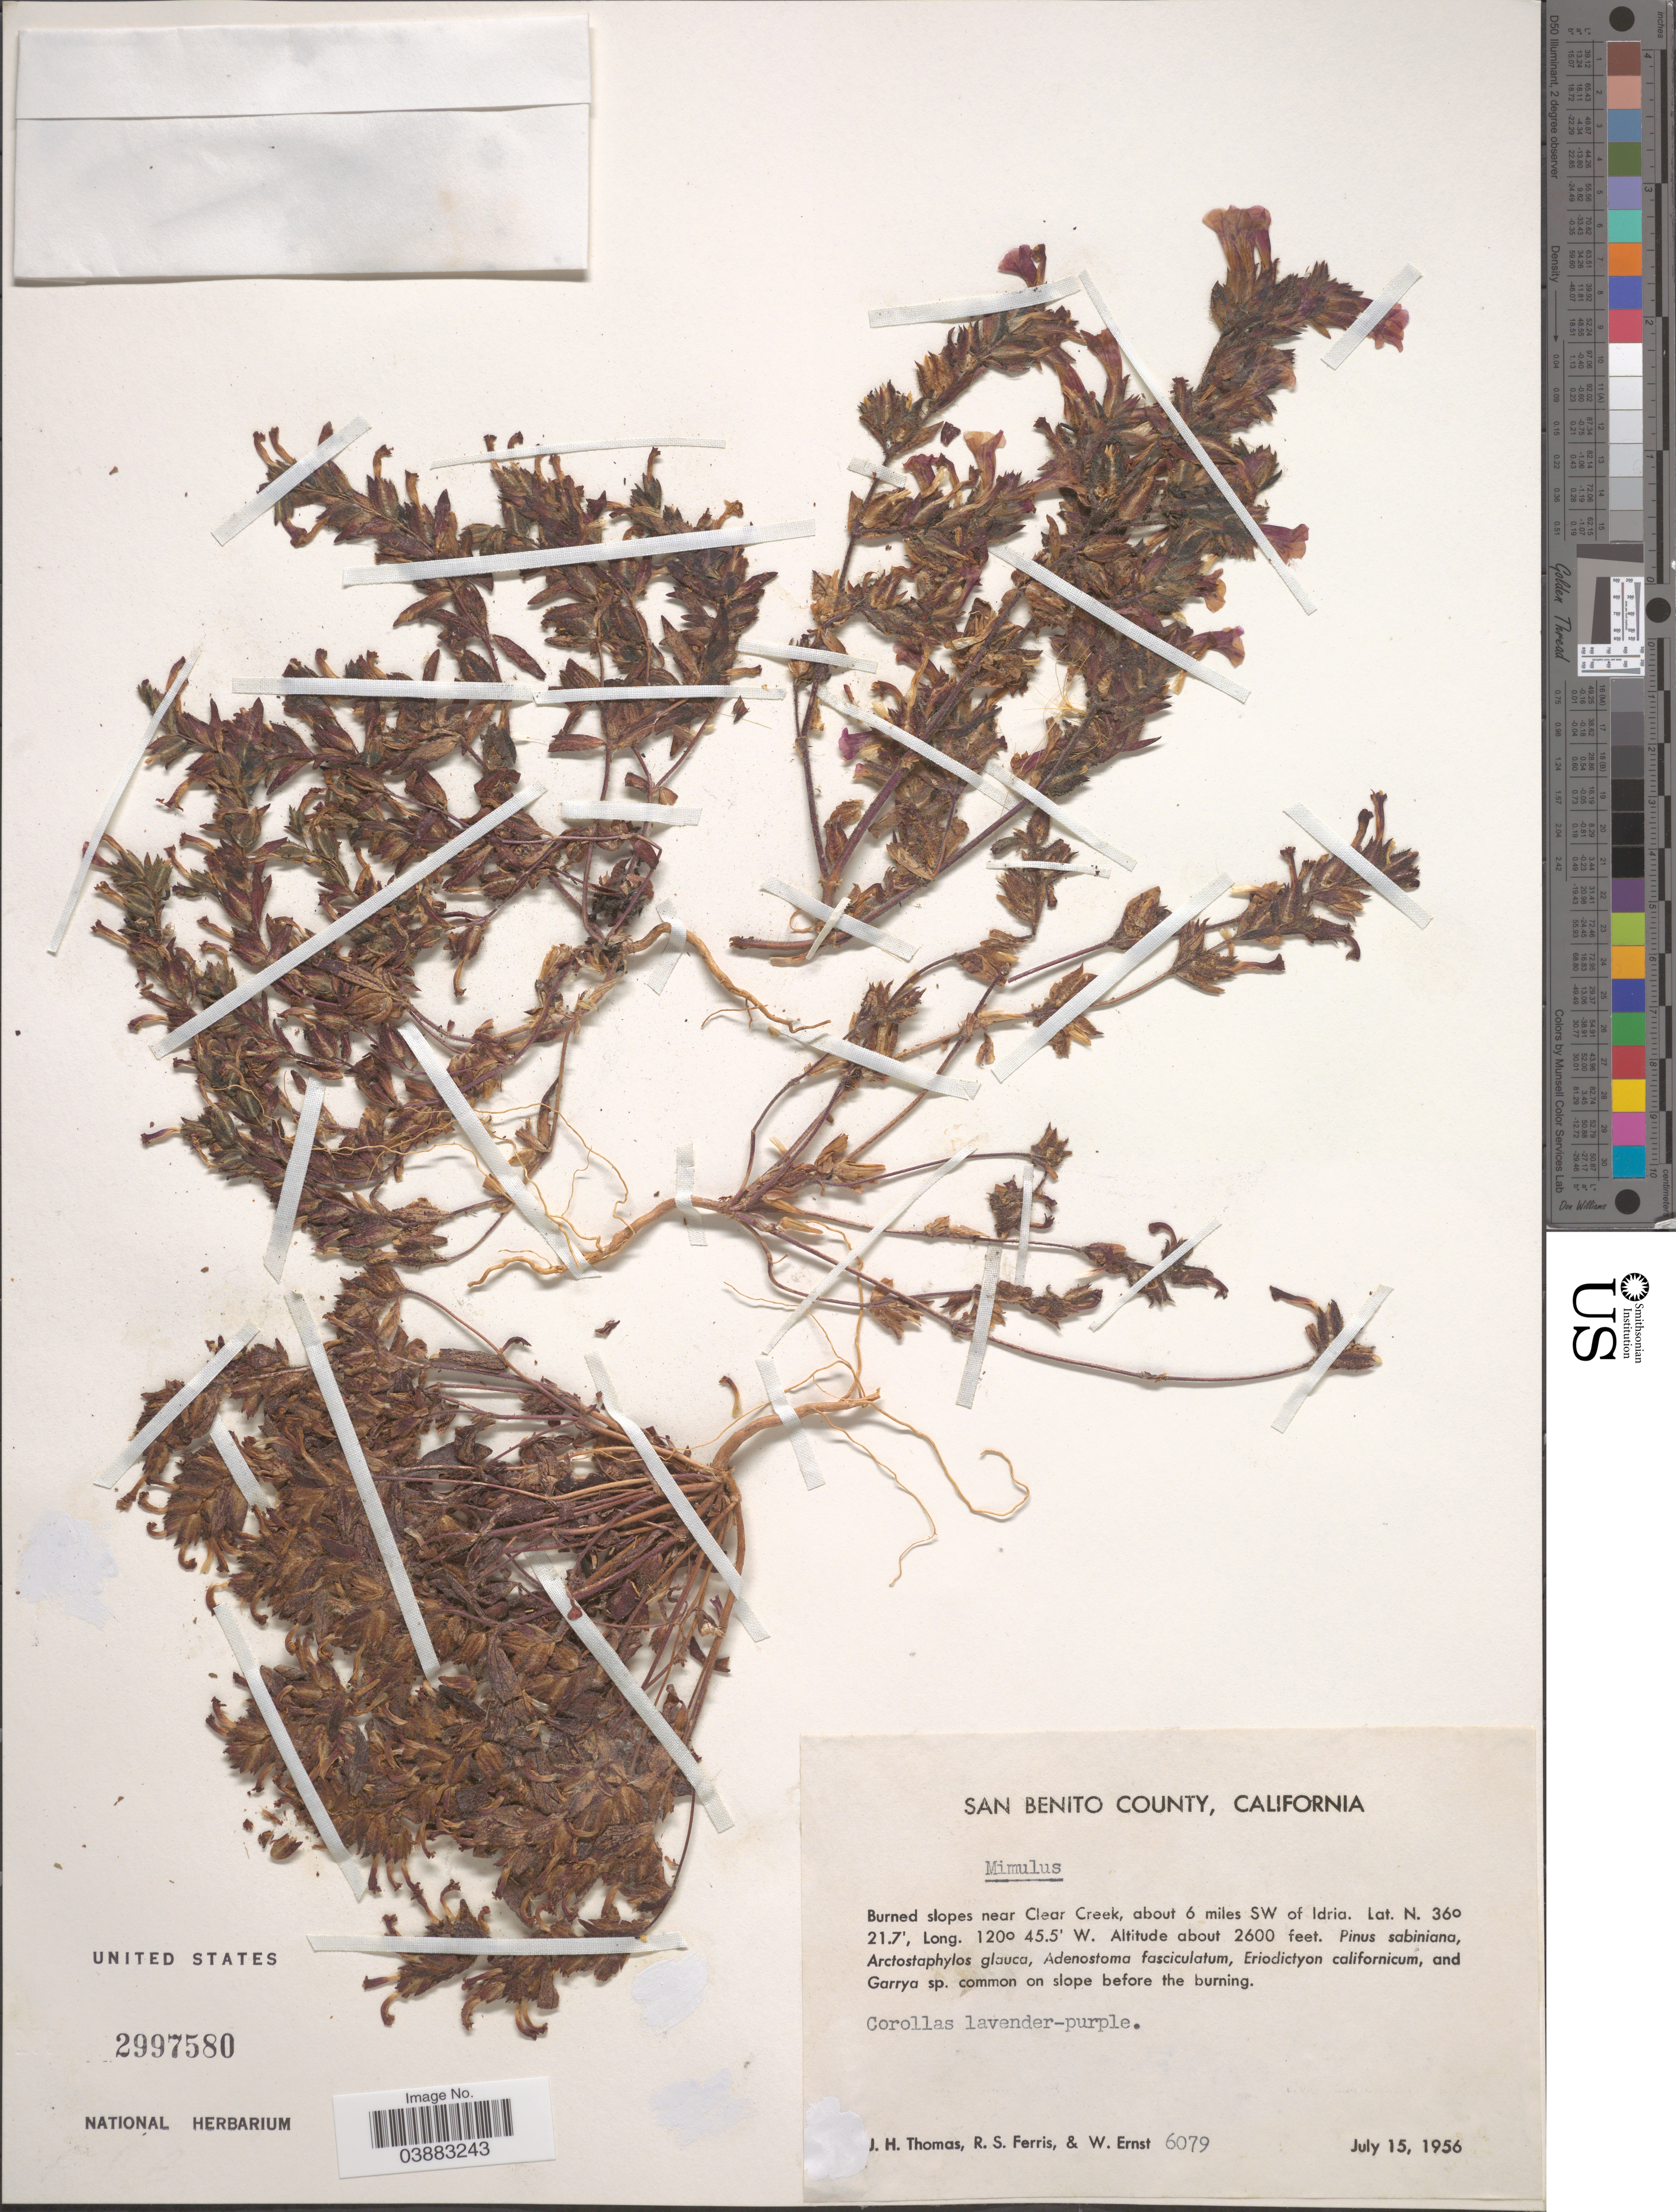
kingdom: Plantae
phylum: Tracheophyta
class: Magnoliopsida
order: Lamiales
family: Phrymaceae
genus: Mimulus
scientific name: Mimulus sp.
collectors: J. H. Thomas, R. S. Ferris & W. Ernst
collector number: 6079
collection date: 1956-07-15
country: United States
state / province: California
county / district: San Benito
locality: San Benito County. Burned slopes near Clear Creek, about 6 miles SW of Idria.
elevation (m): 792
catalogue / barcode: US 2997580